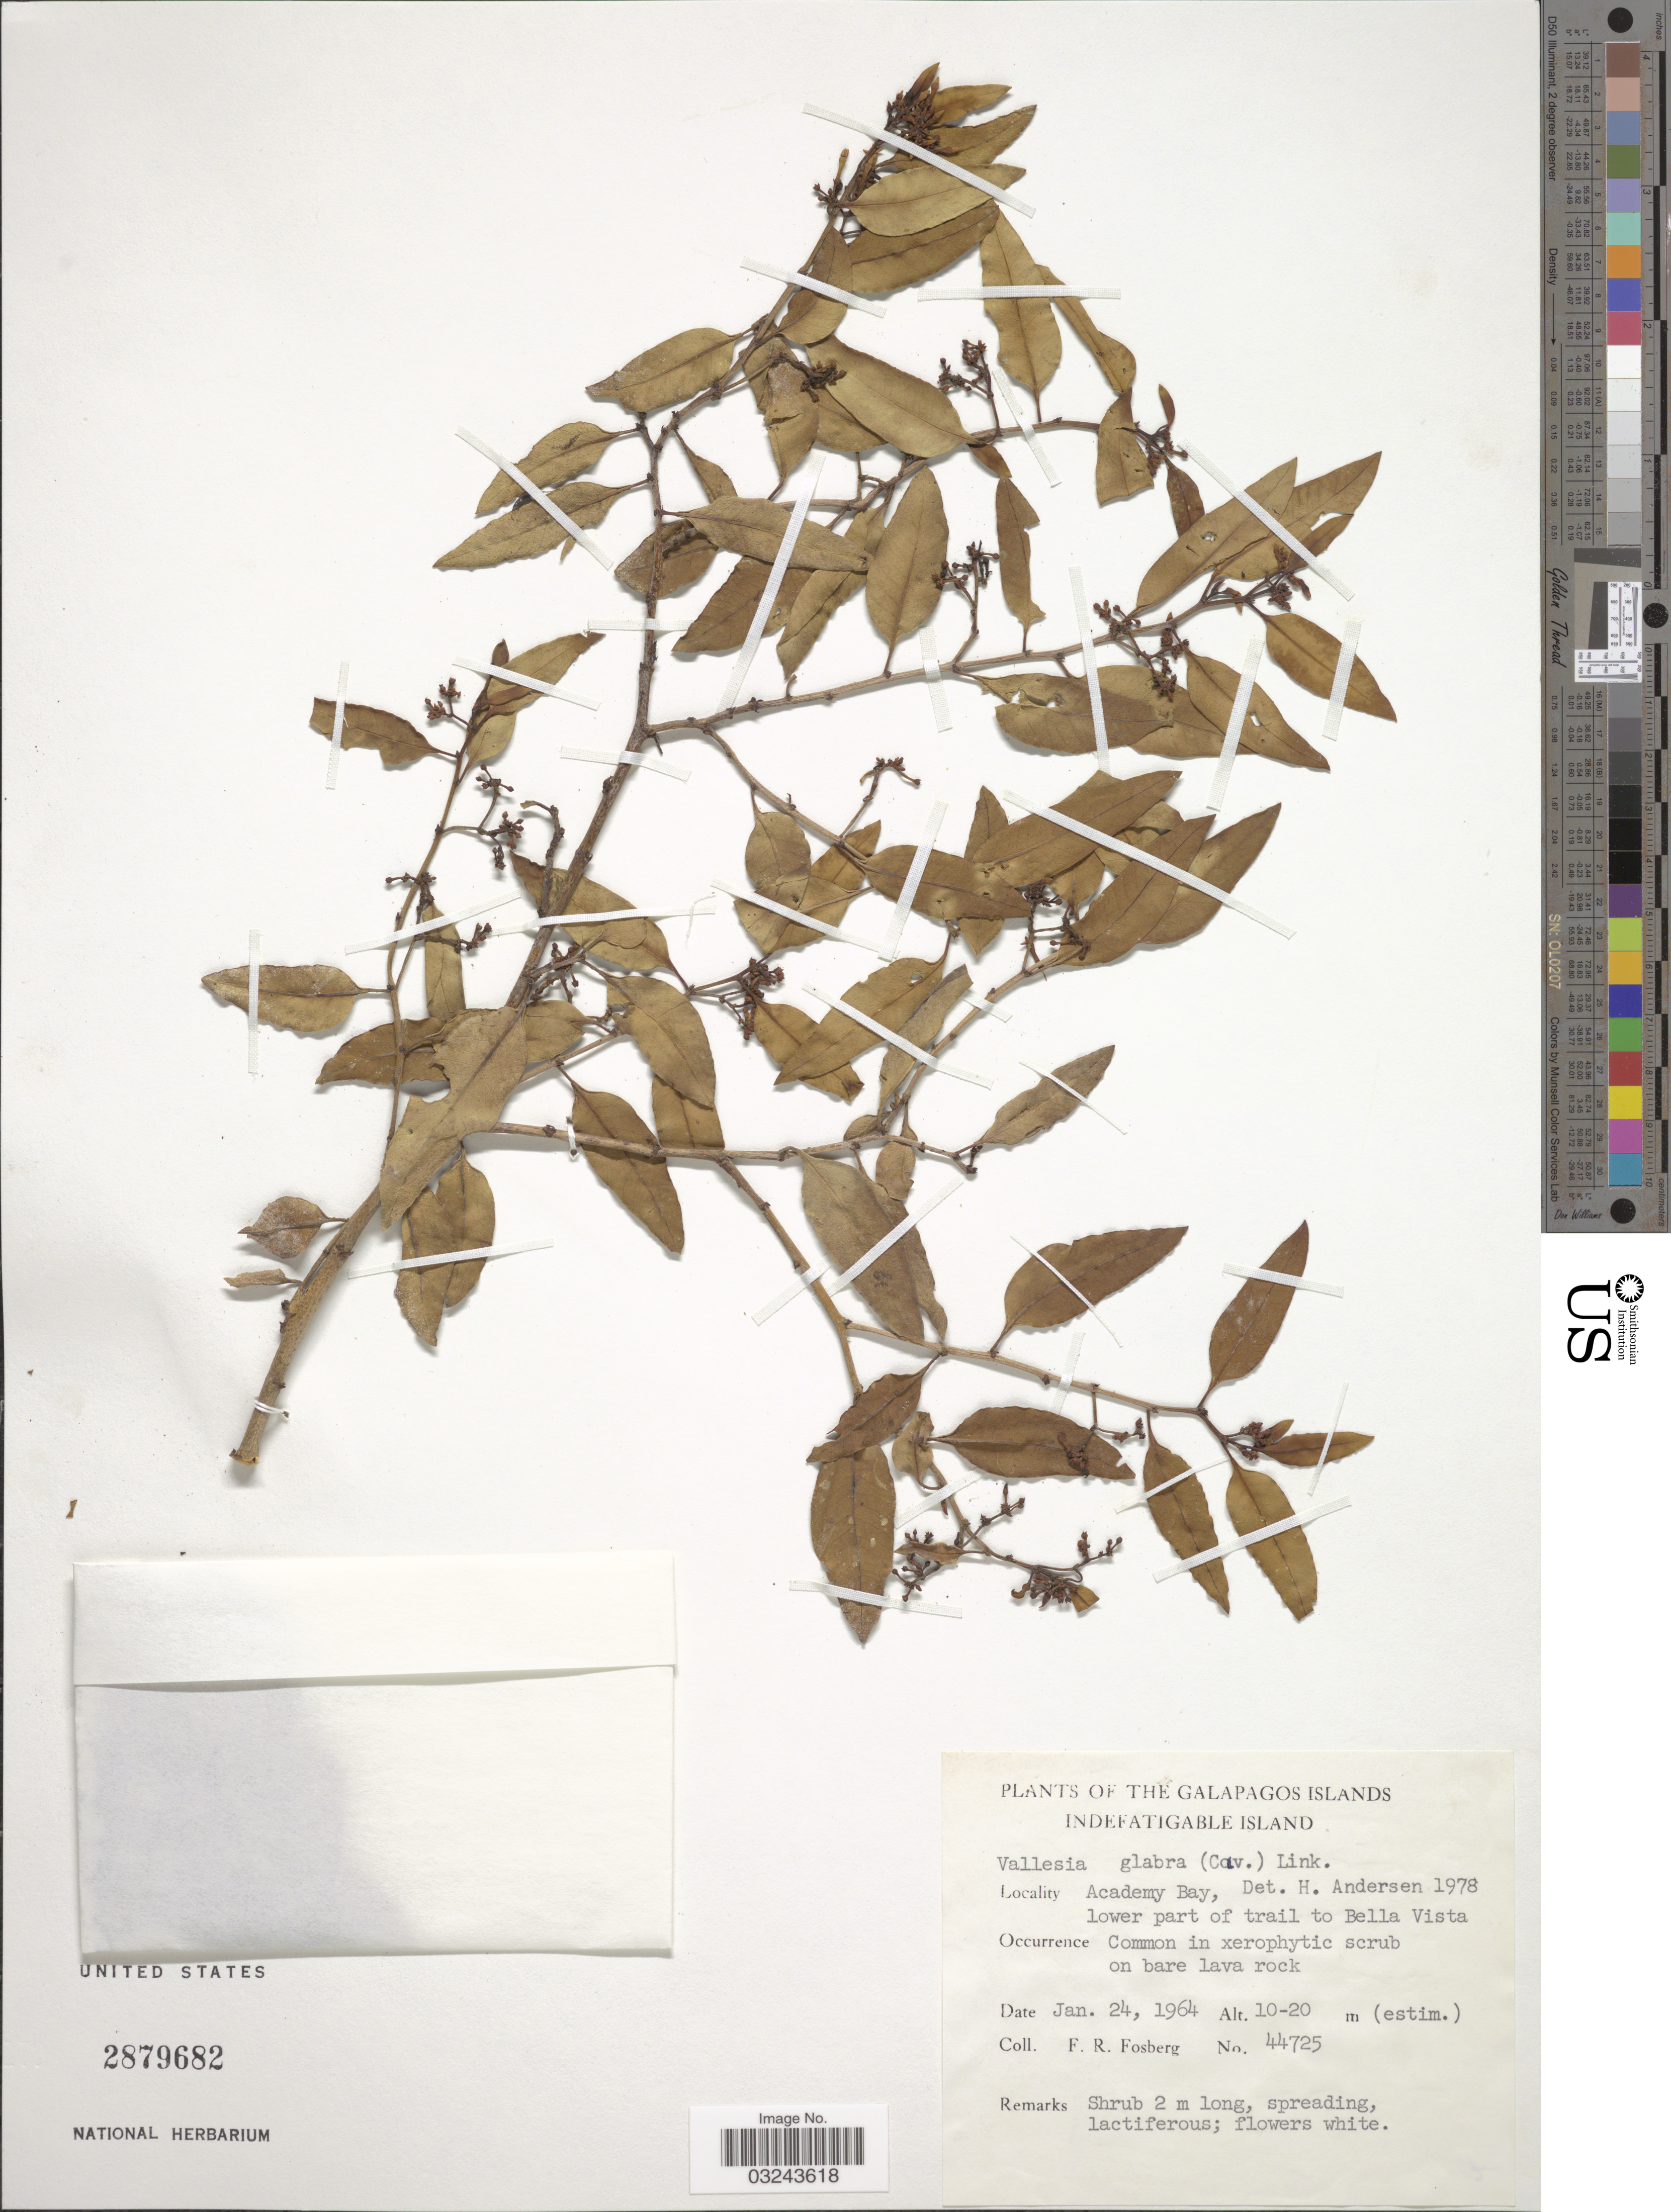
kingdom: Plantae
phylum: Tracheophyta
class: Magnoliopsida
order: Gentianales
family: Apocynaceae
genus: Vallesia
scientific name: Vallesia glabra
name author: (Cav.) Link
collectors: F. R. Fosberg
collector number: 44725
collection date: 1964-01-24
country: Ecuador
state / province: Colón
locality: The Galapagos Islands, Indefatigable Island, Academy Bay, lower part of trail to Bella Vista.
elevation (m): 10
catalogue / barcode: US 2879682